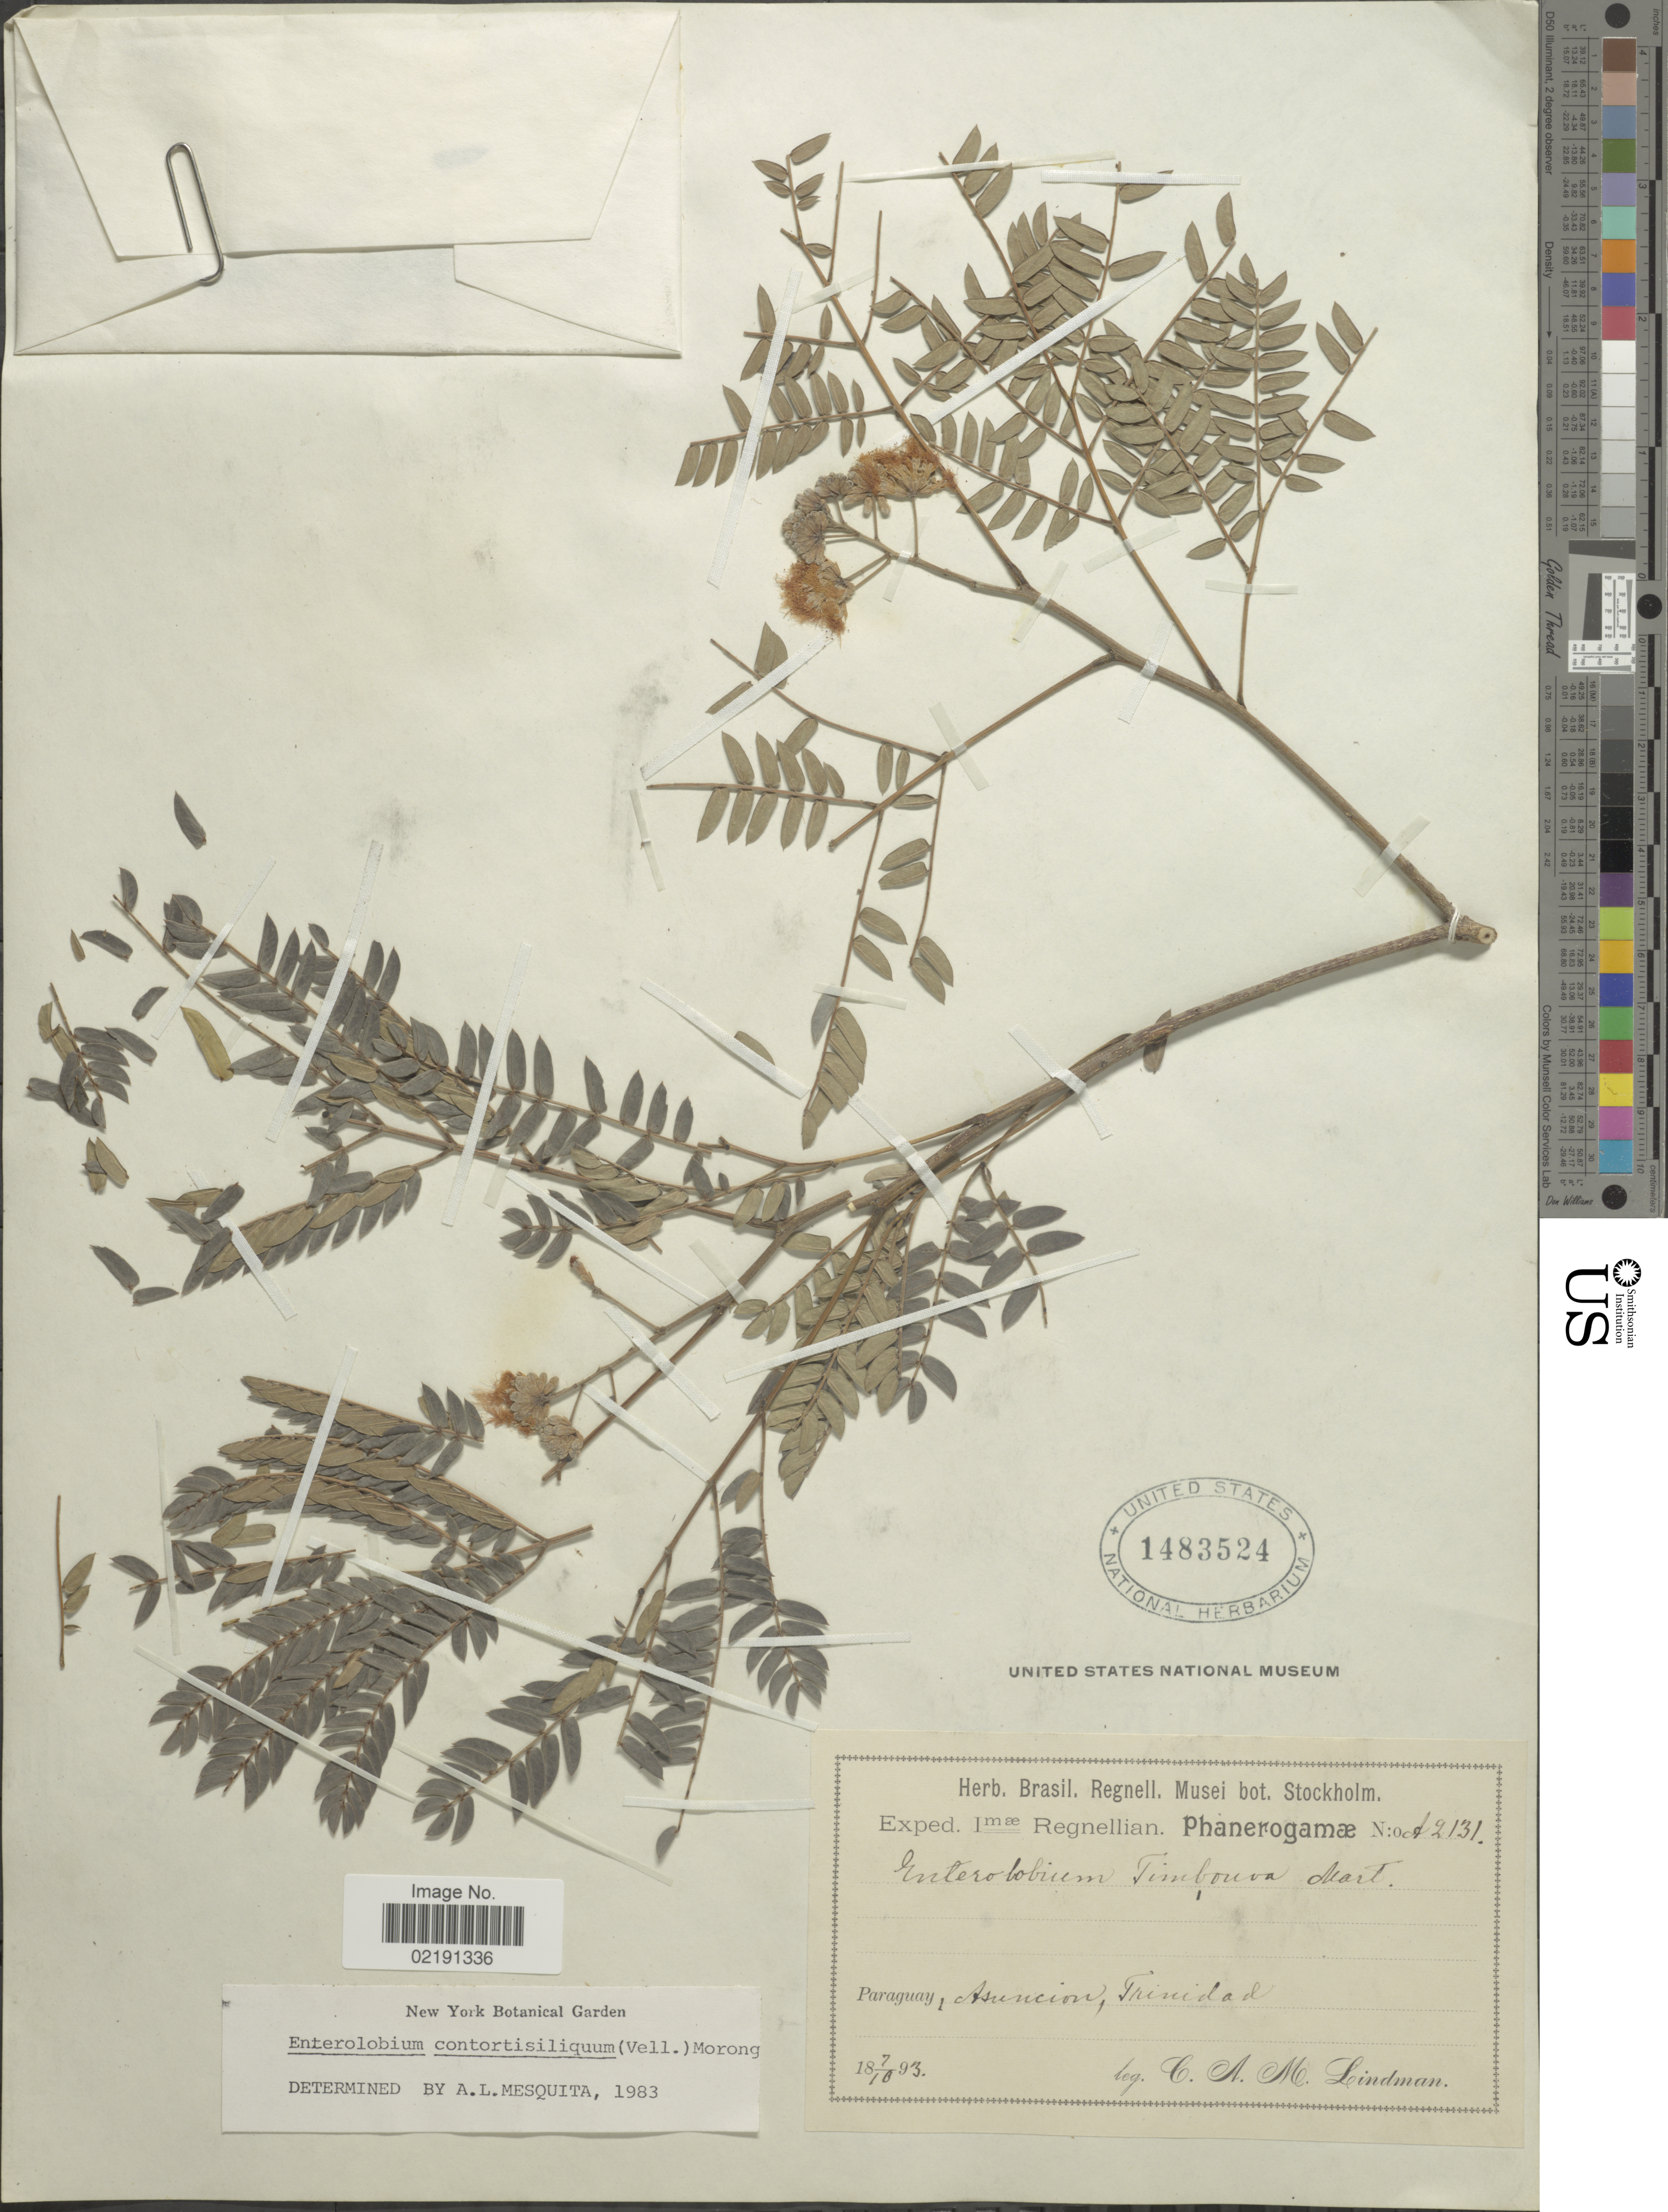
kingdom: Plantae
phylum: Tracheophyta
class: Magnoliopsida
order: Fabales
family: Fabaceae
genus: Enterolobium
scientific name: Enterolobium contortisiliquum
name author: (Vell.) Morong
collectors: C. A. M. Lindman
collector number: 2131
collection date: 1893-10-07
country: Paraguay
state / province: Asuncion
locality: Paraguay, Asuncion, Trinidad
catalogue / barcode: US 1483524